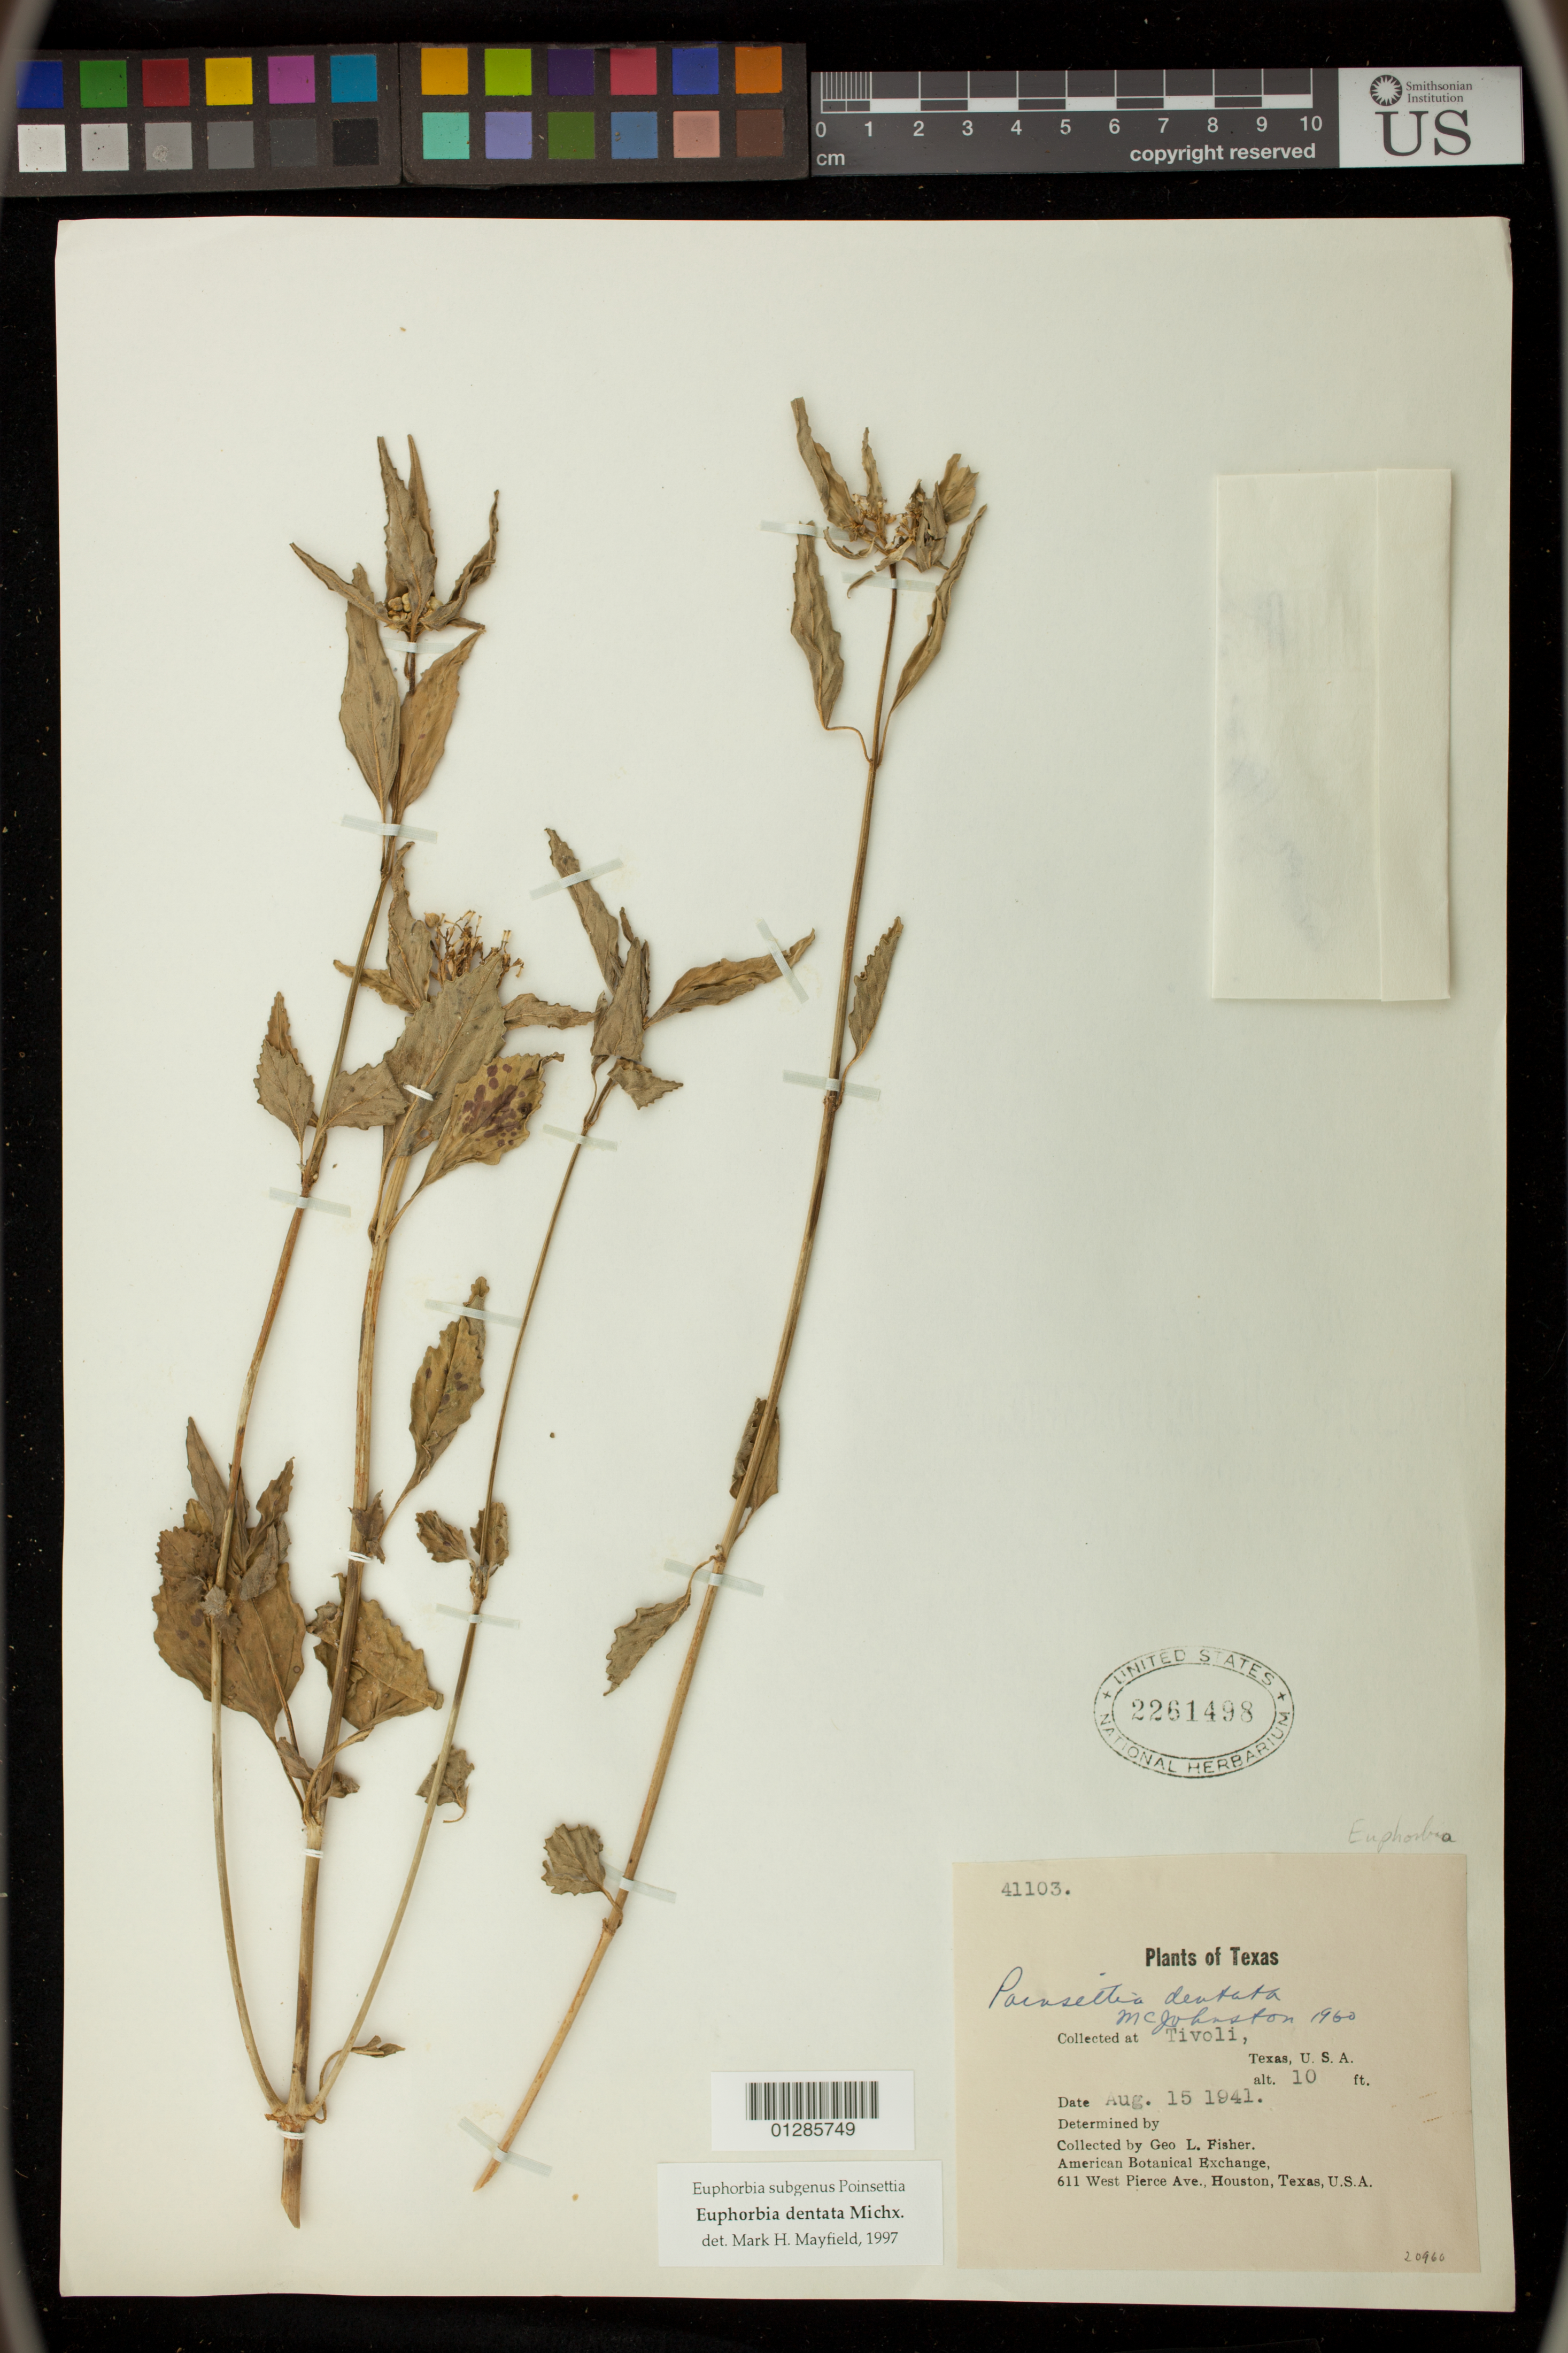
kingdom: Plantae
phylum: Tracheophyta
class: Magnoliopsida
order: Malpighiales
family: Euphorbiaceae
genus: Euphorbia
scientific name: Euphorbia dentata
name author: Michx.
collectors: G. L. Fisher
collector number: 41103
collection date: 1941-08-15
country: United States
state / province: Texas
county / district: Refugio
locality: Tivoli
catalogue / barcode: US 2261498